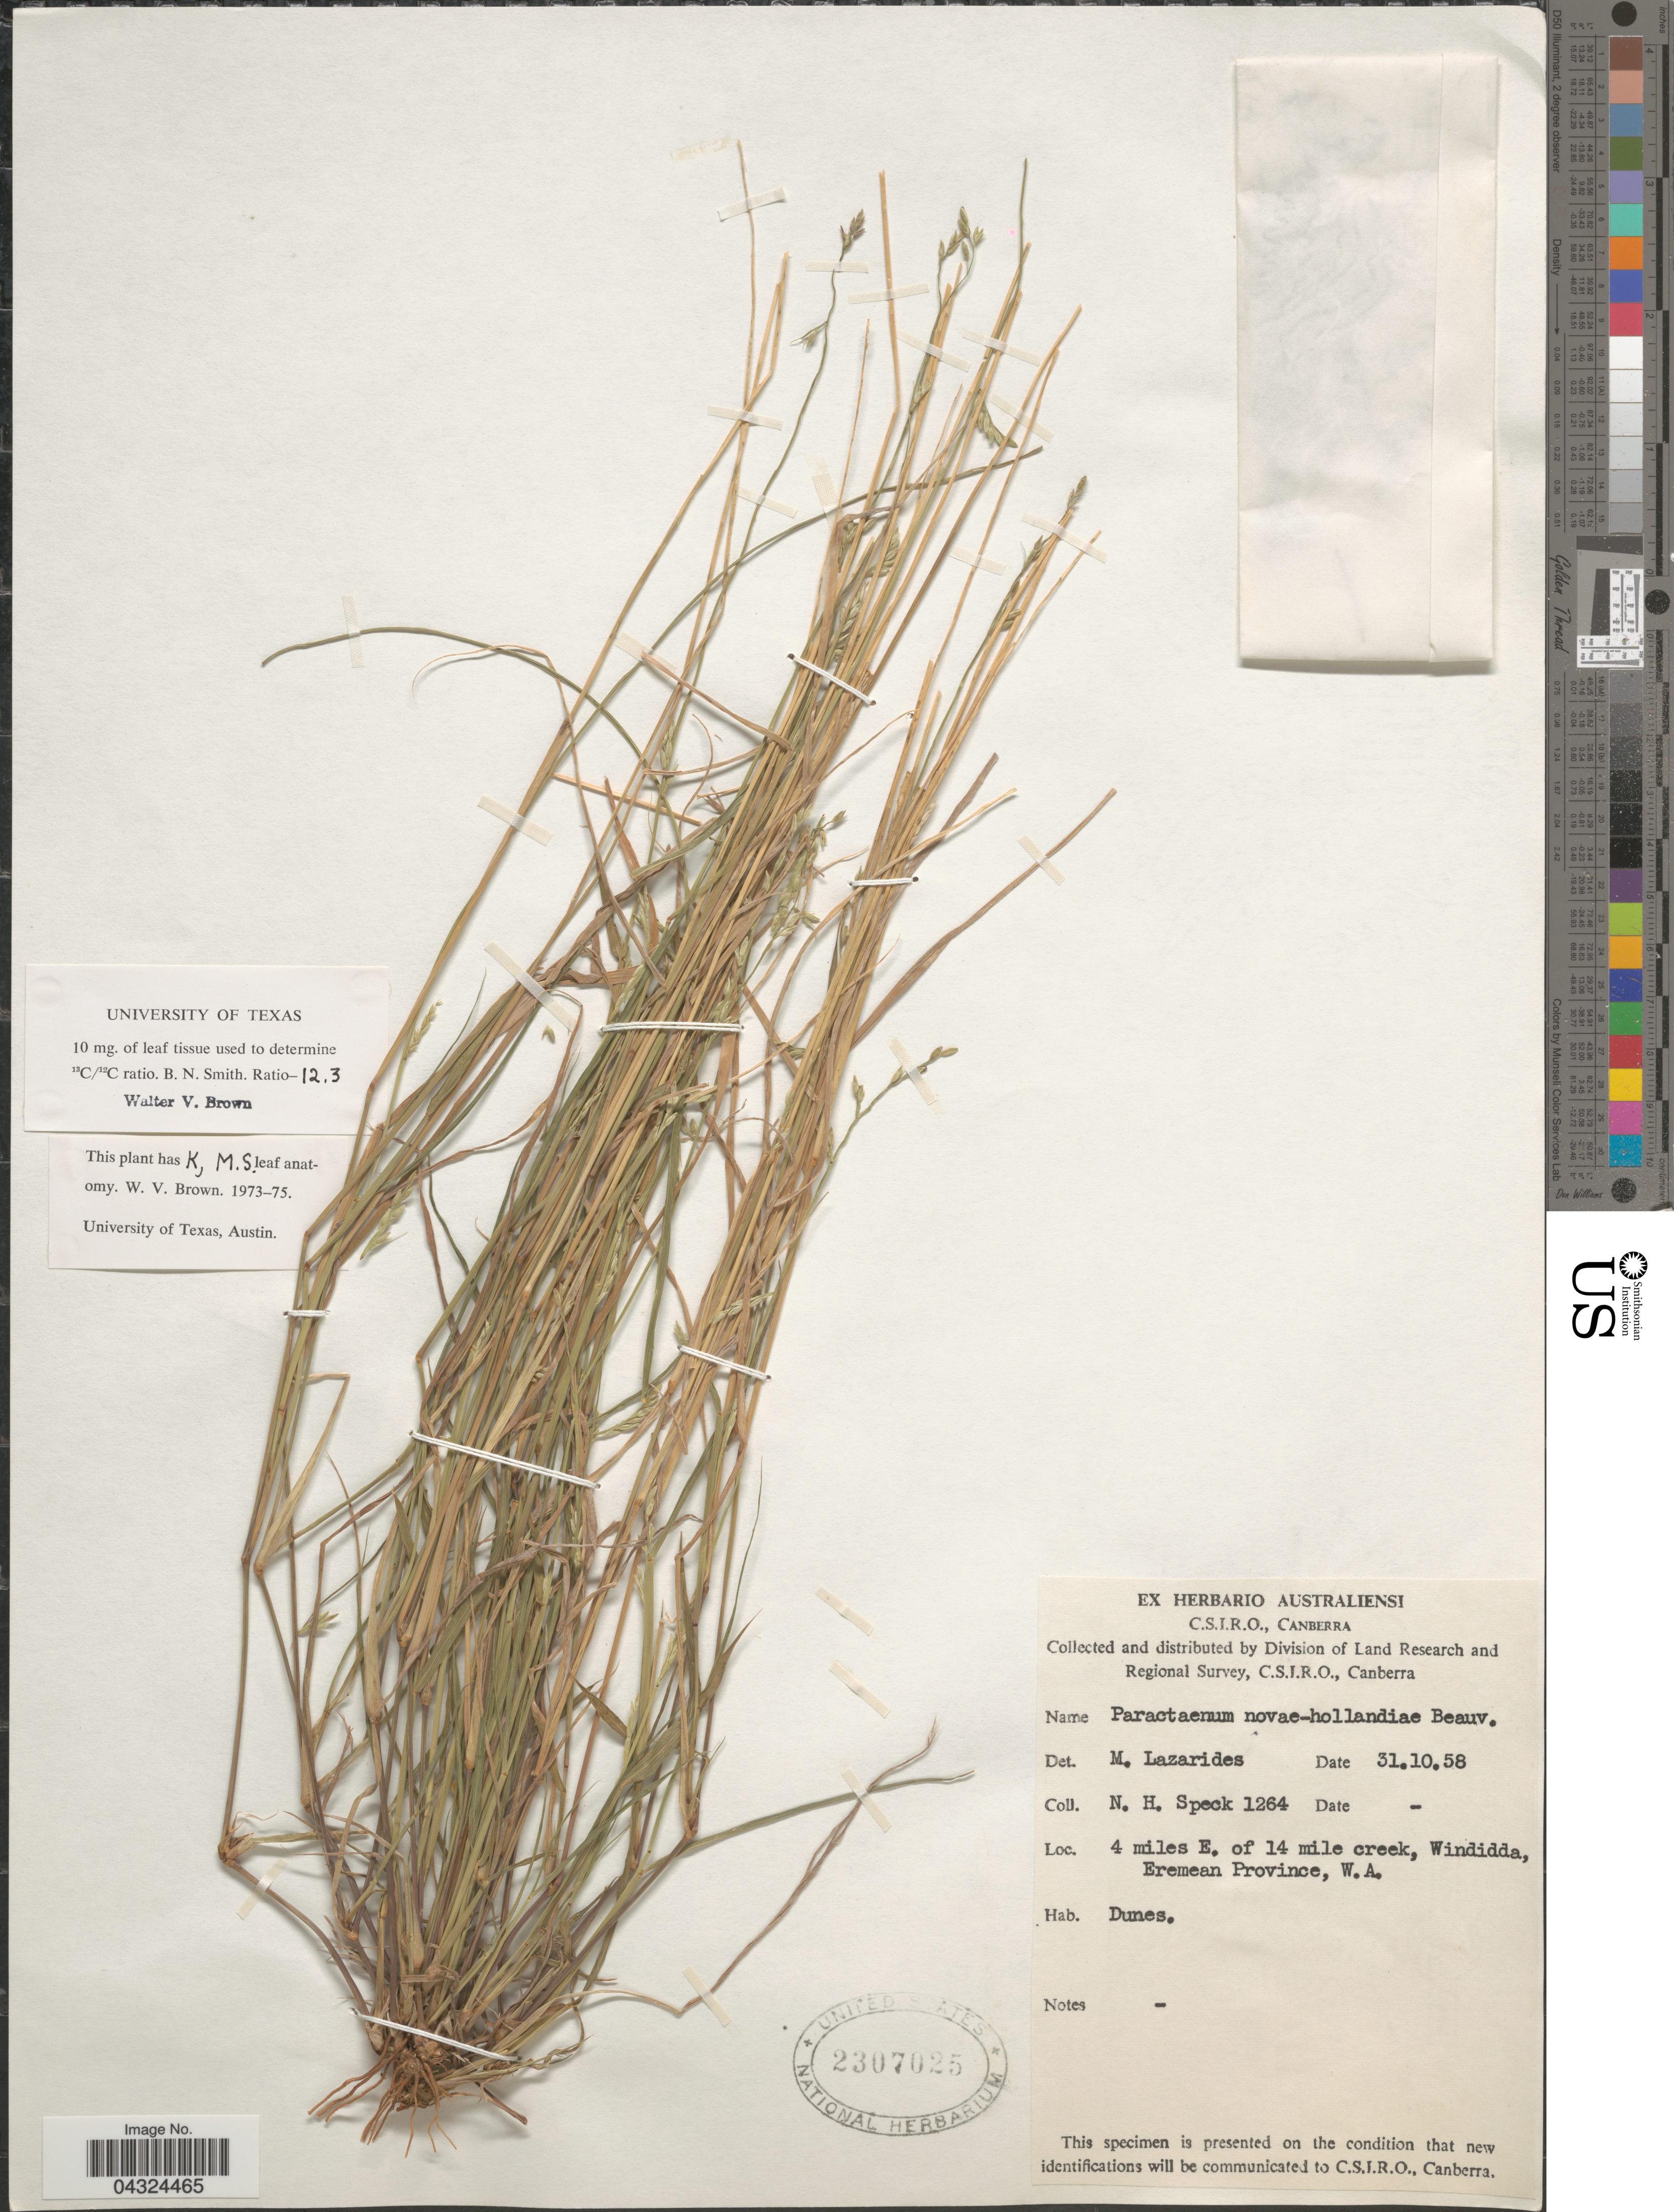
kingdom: Plantae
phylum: Tracheophyta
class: Liliopsida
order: Poales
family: Poaceae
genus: Paractaenum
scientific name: Paractaenum novae-hollandiae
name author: P. Beauv.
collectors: N. Speck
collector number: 1264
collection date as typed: Transcribed d/m/y: 31/10/58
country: Australia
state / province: Western Australia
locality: Division of Land Research and Regional Survey. 4 miles E. of 14 mile creek, Windidda, Eremean Province.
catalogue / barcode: US 2307025